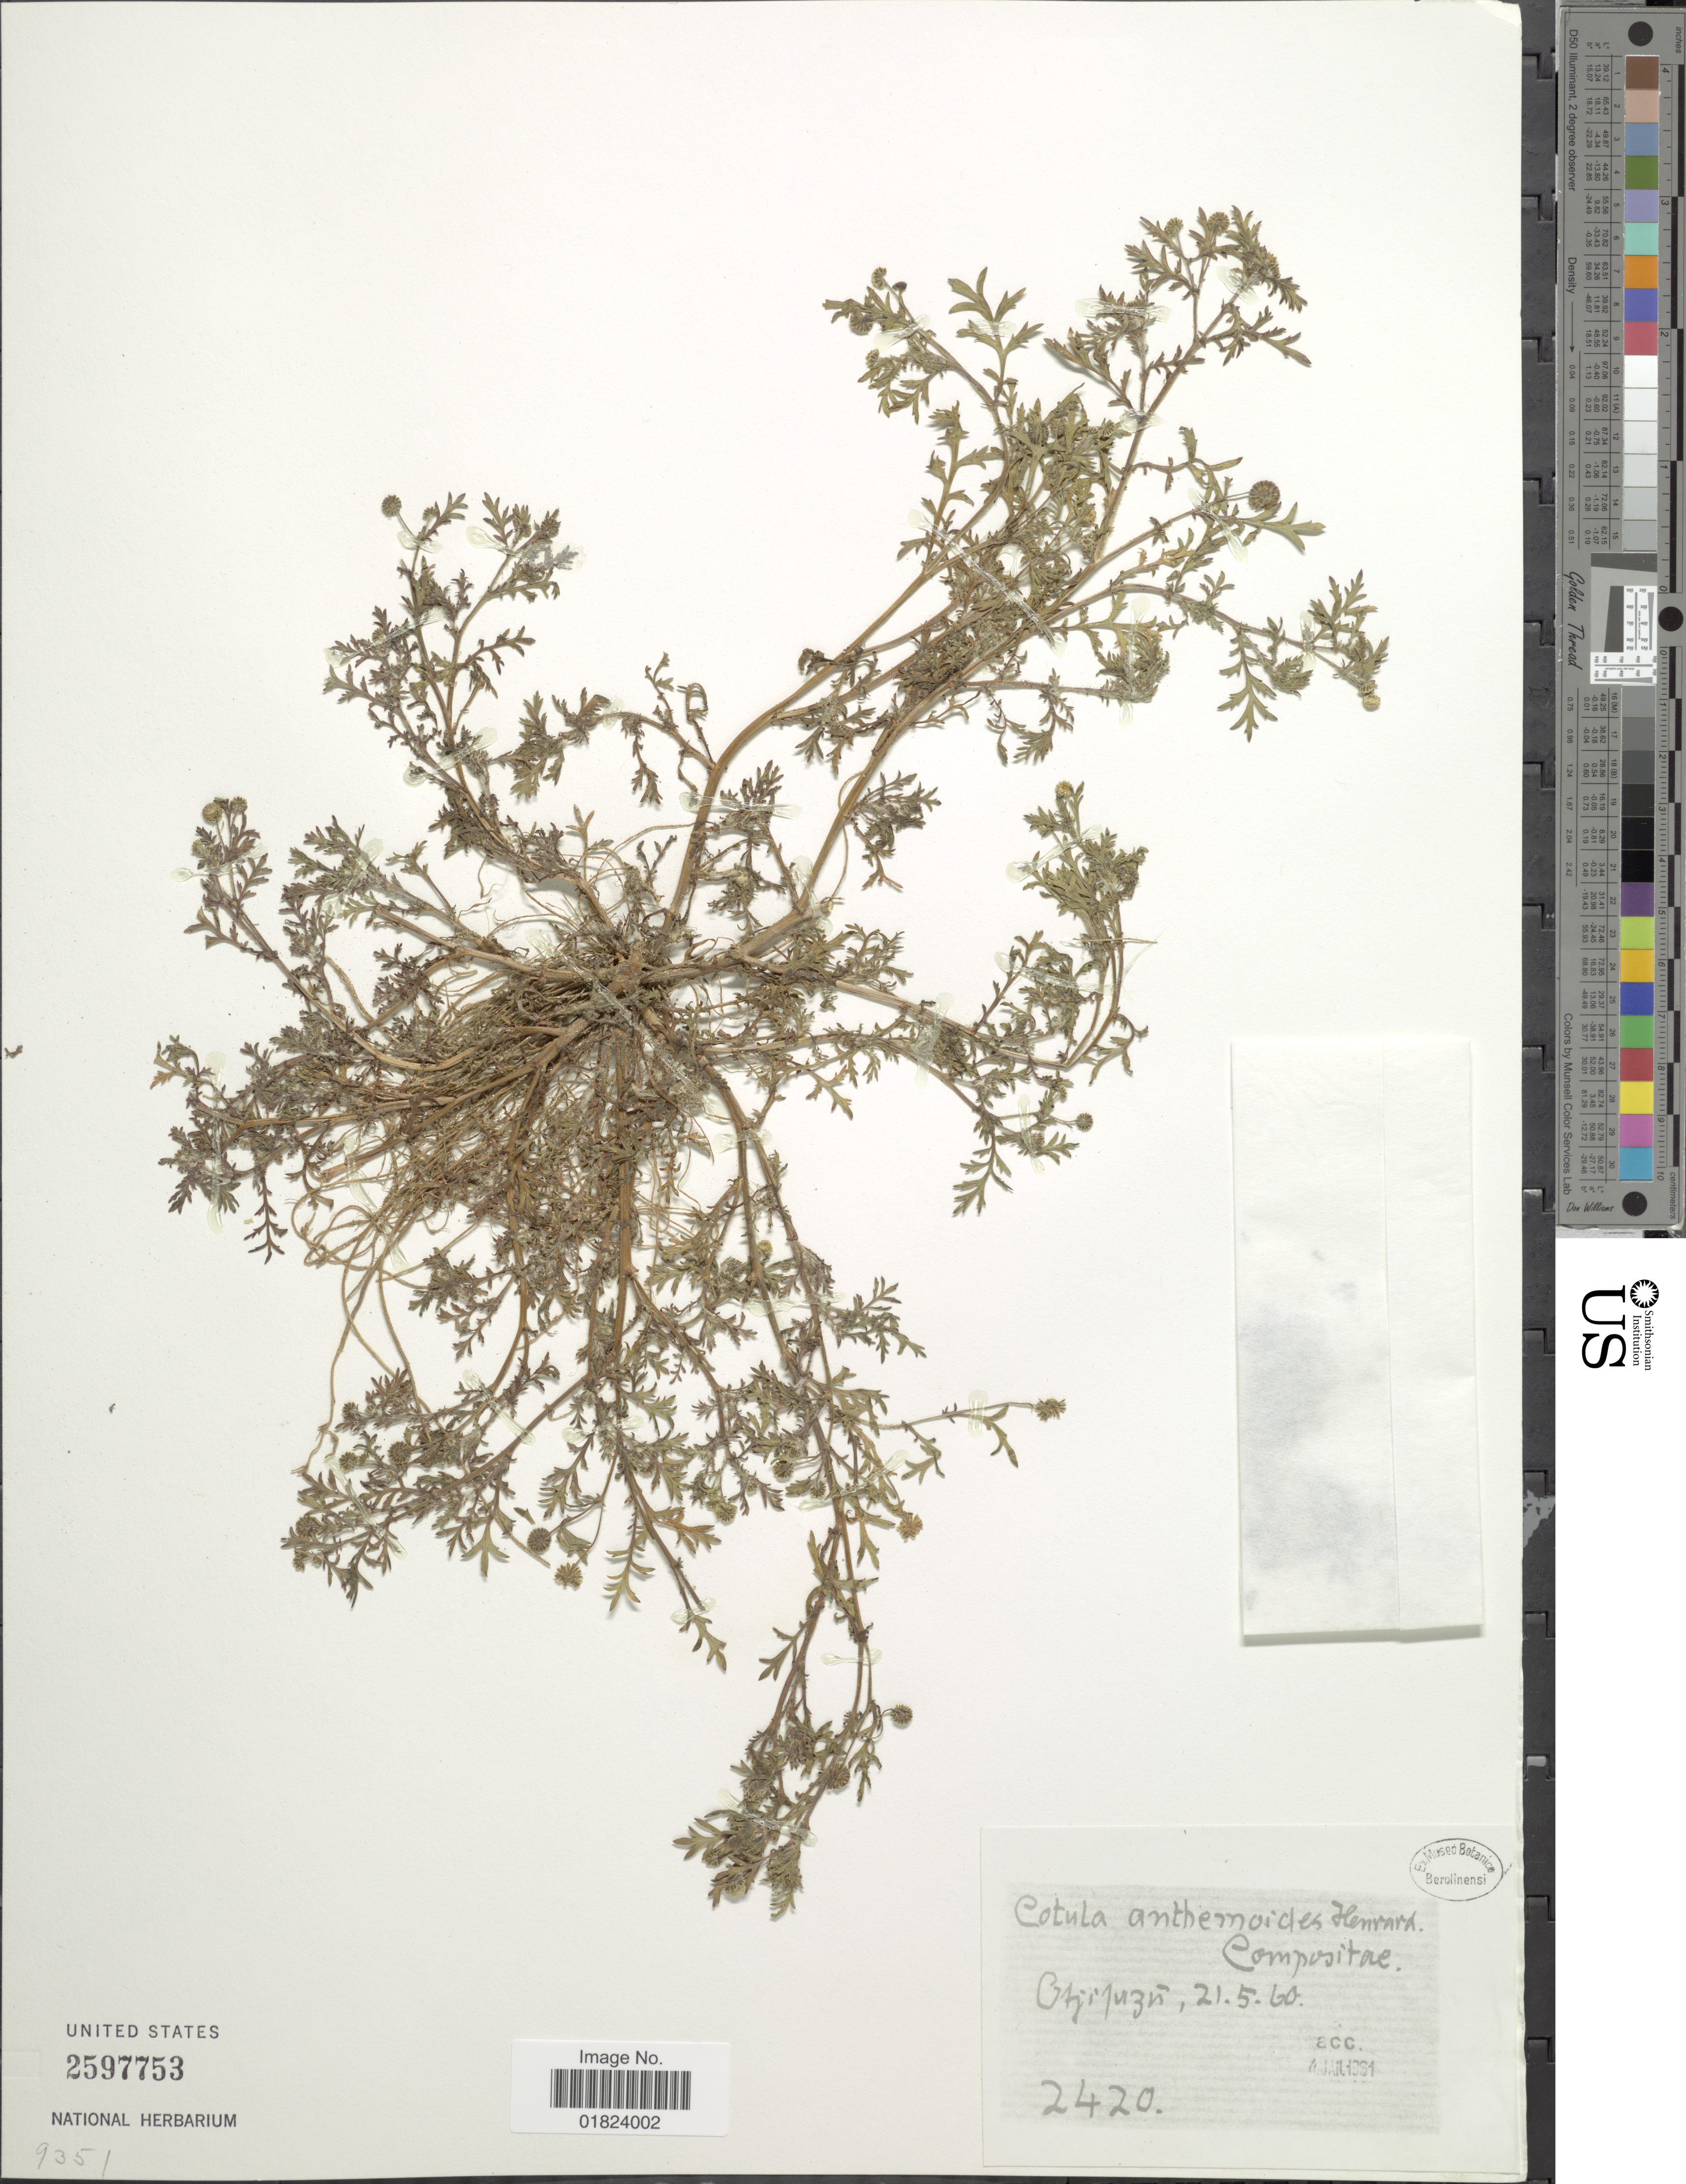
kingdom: Plantae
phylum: Tracheophyta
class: Magnoliopsida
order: Asterales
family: Asteraceae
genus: Cotula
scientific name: Cotula anthemoides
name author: L.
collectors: ex Mus. Bot. Berolinensi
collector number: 2420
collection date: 1881-01-04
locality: Otjijuzn. [interpreted]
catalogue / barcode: US 2597753